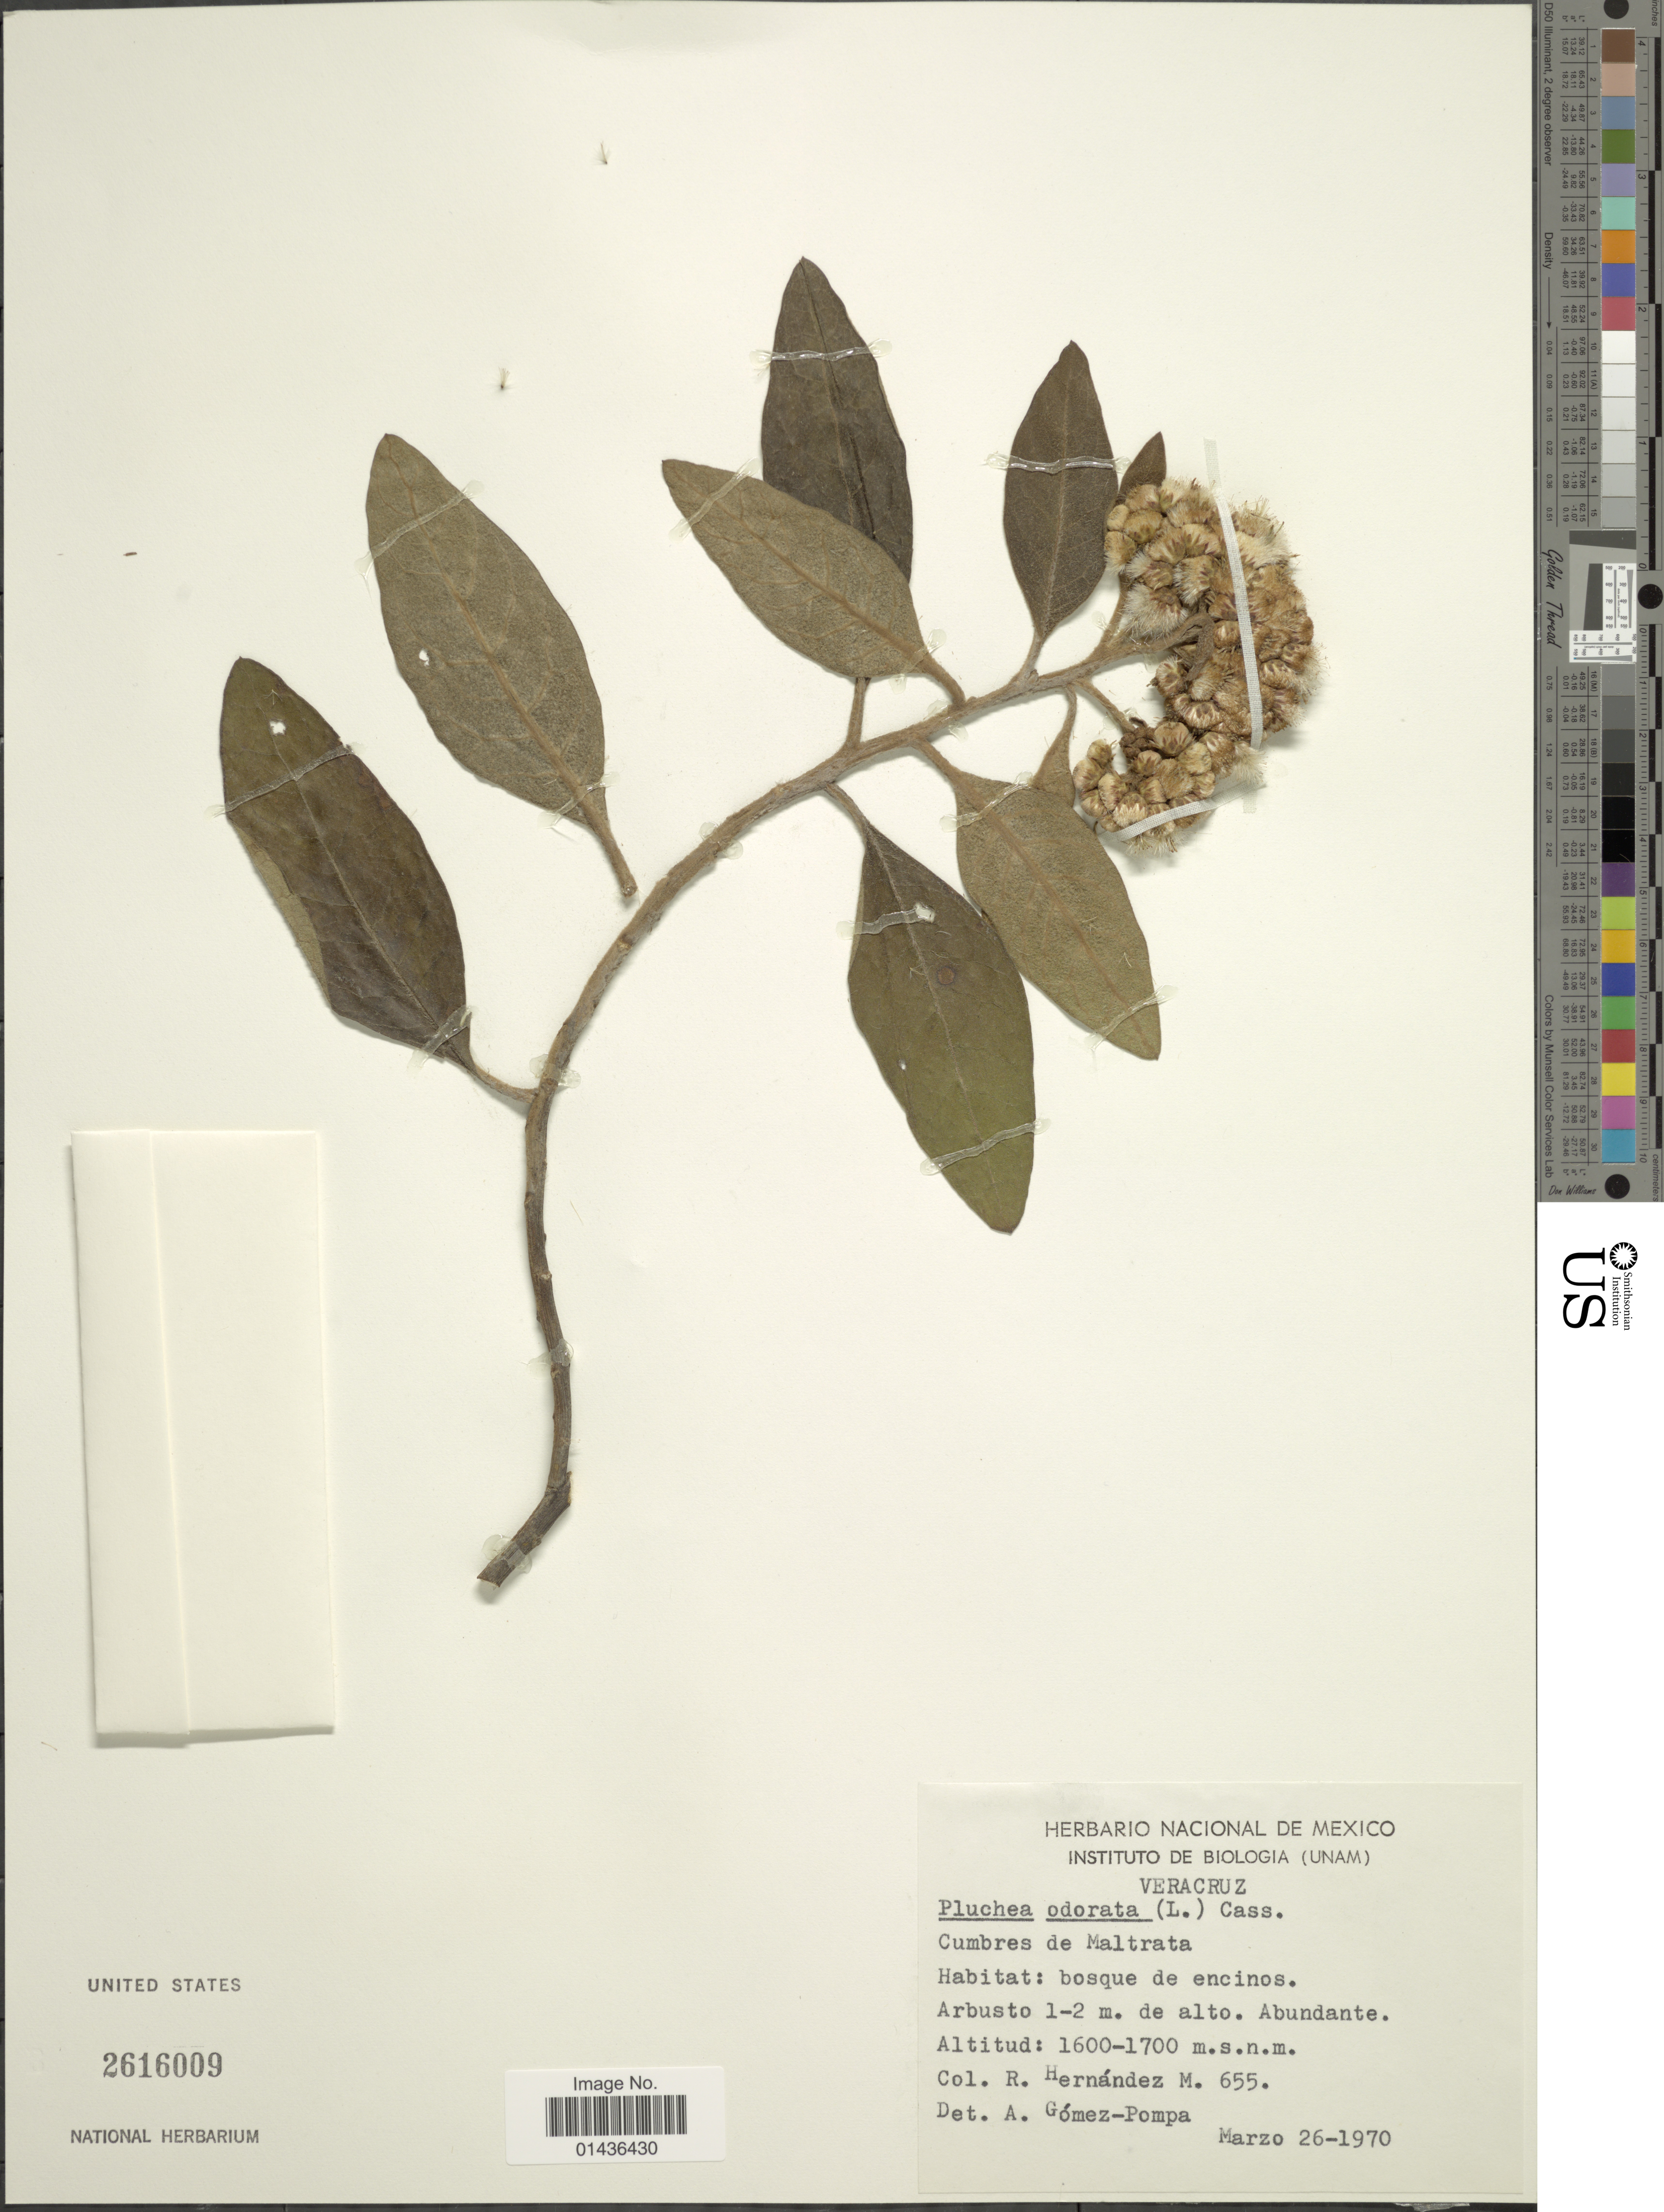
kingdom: Plantae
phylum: Tracheophyta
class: Magnoliopsida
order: Asterales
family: Asteraceae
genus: Pluchea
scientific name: Pluchea carolinensis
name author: (Jacq.) D. Don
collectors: R. Hernández M.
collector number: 655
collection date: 1970-03-26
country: Mexico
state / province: Veracruz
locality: Veracruz, Cumbres de Maltrata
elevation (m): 1600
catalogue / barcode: US 2616009